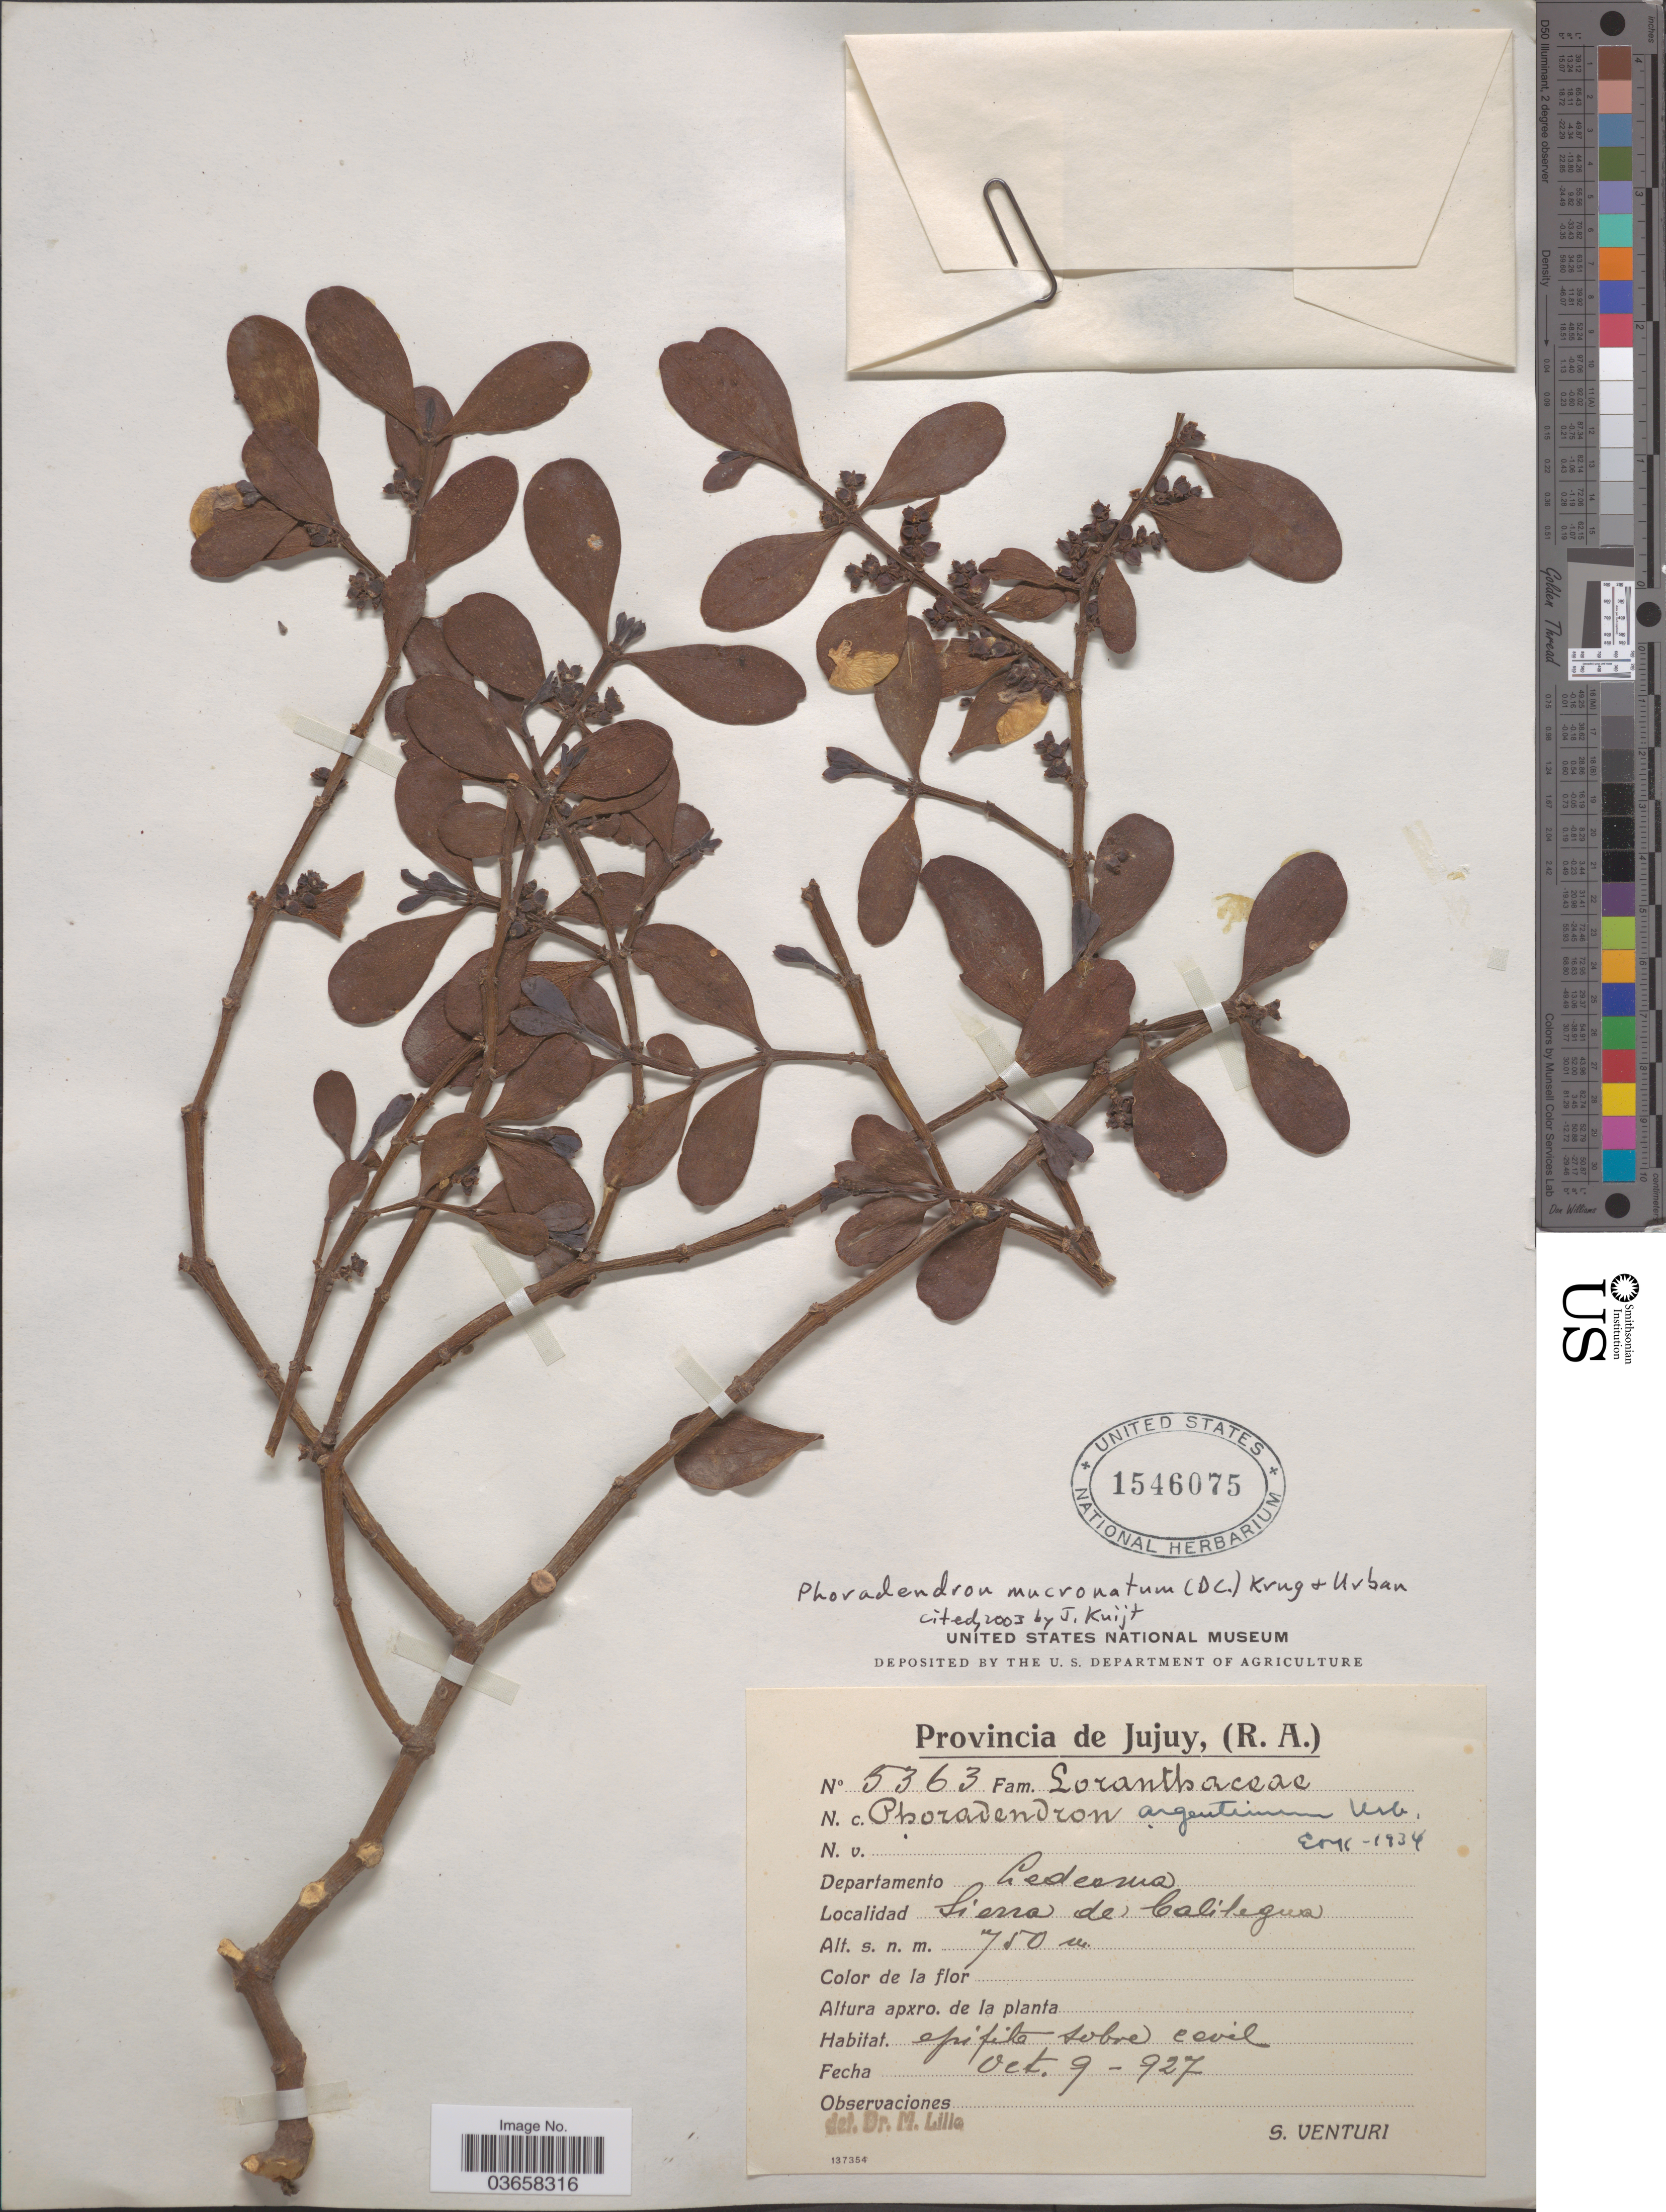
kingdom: Plantae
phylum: Tracheophyta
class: Magnoliopsida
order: Santalales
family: Viscaceae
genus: Phoradendron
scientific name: Phoradendron mucronatum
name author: (DC.) Krug & Urb.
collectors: S. Venturi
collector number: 5363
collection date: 1927-10-09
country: Argentina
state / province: Jujuy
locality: Departamento Ledesma, Sierra de Calitegua.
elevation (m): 750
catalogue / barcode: US 1546075